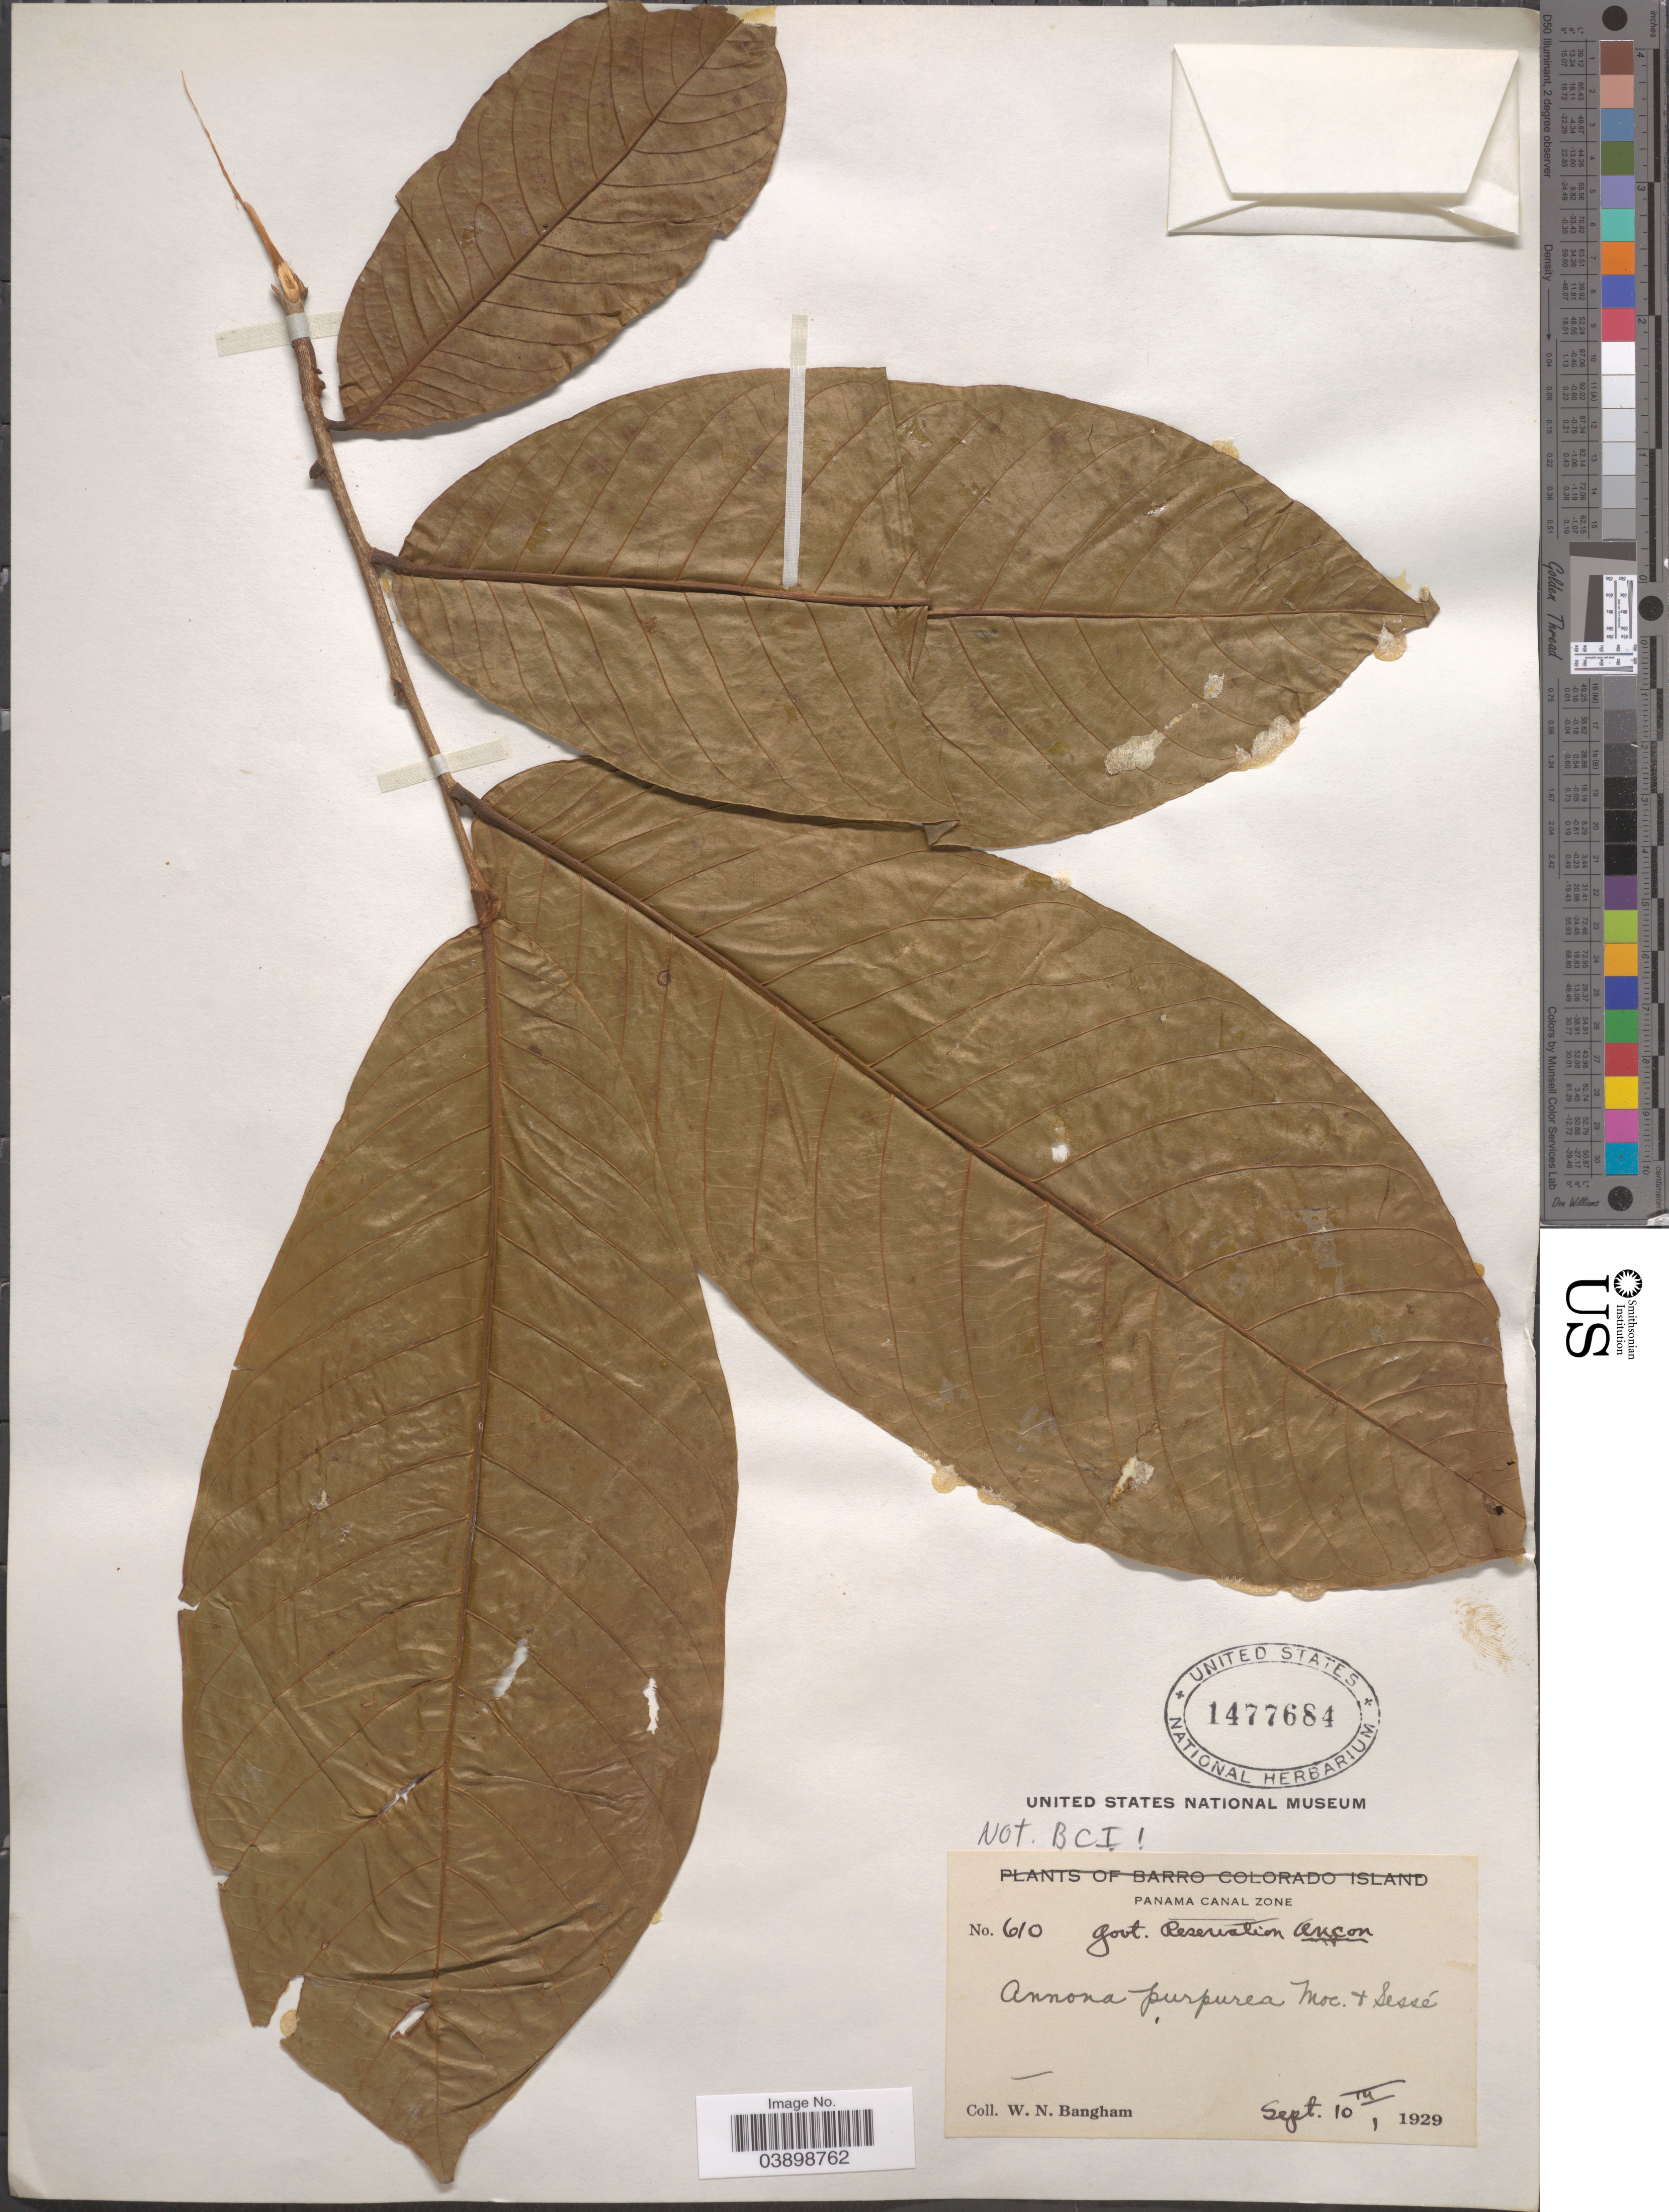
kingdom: Plantae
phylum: Tracheophyta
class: Magnoliopsida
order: Magnoliales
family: Annonaceae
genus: Annona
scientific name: Annona purpurea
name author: Moc. & Sessé ex Dunal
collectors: W. Bangham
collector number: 610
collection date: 1929-09-10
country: Panama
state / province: Colón / Panamá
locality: Panama Canal Zone.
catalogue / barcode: US 1477684